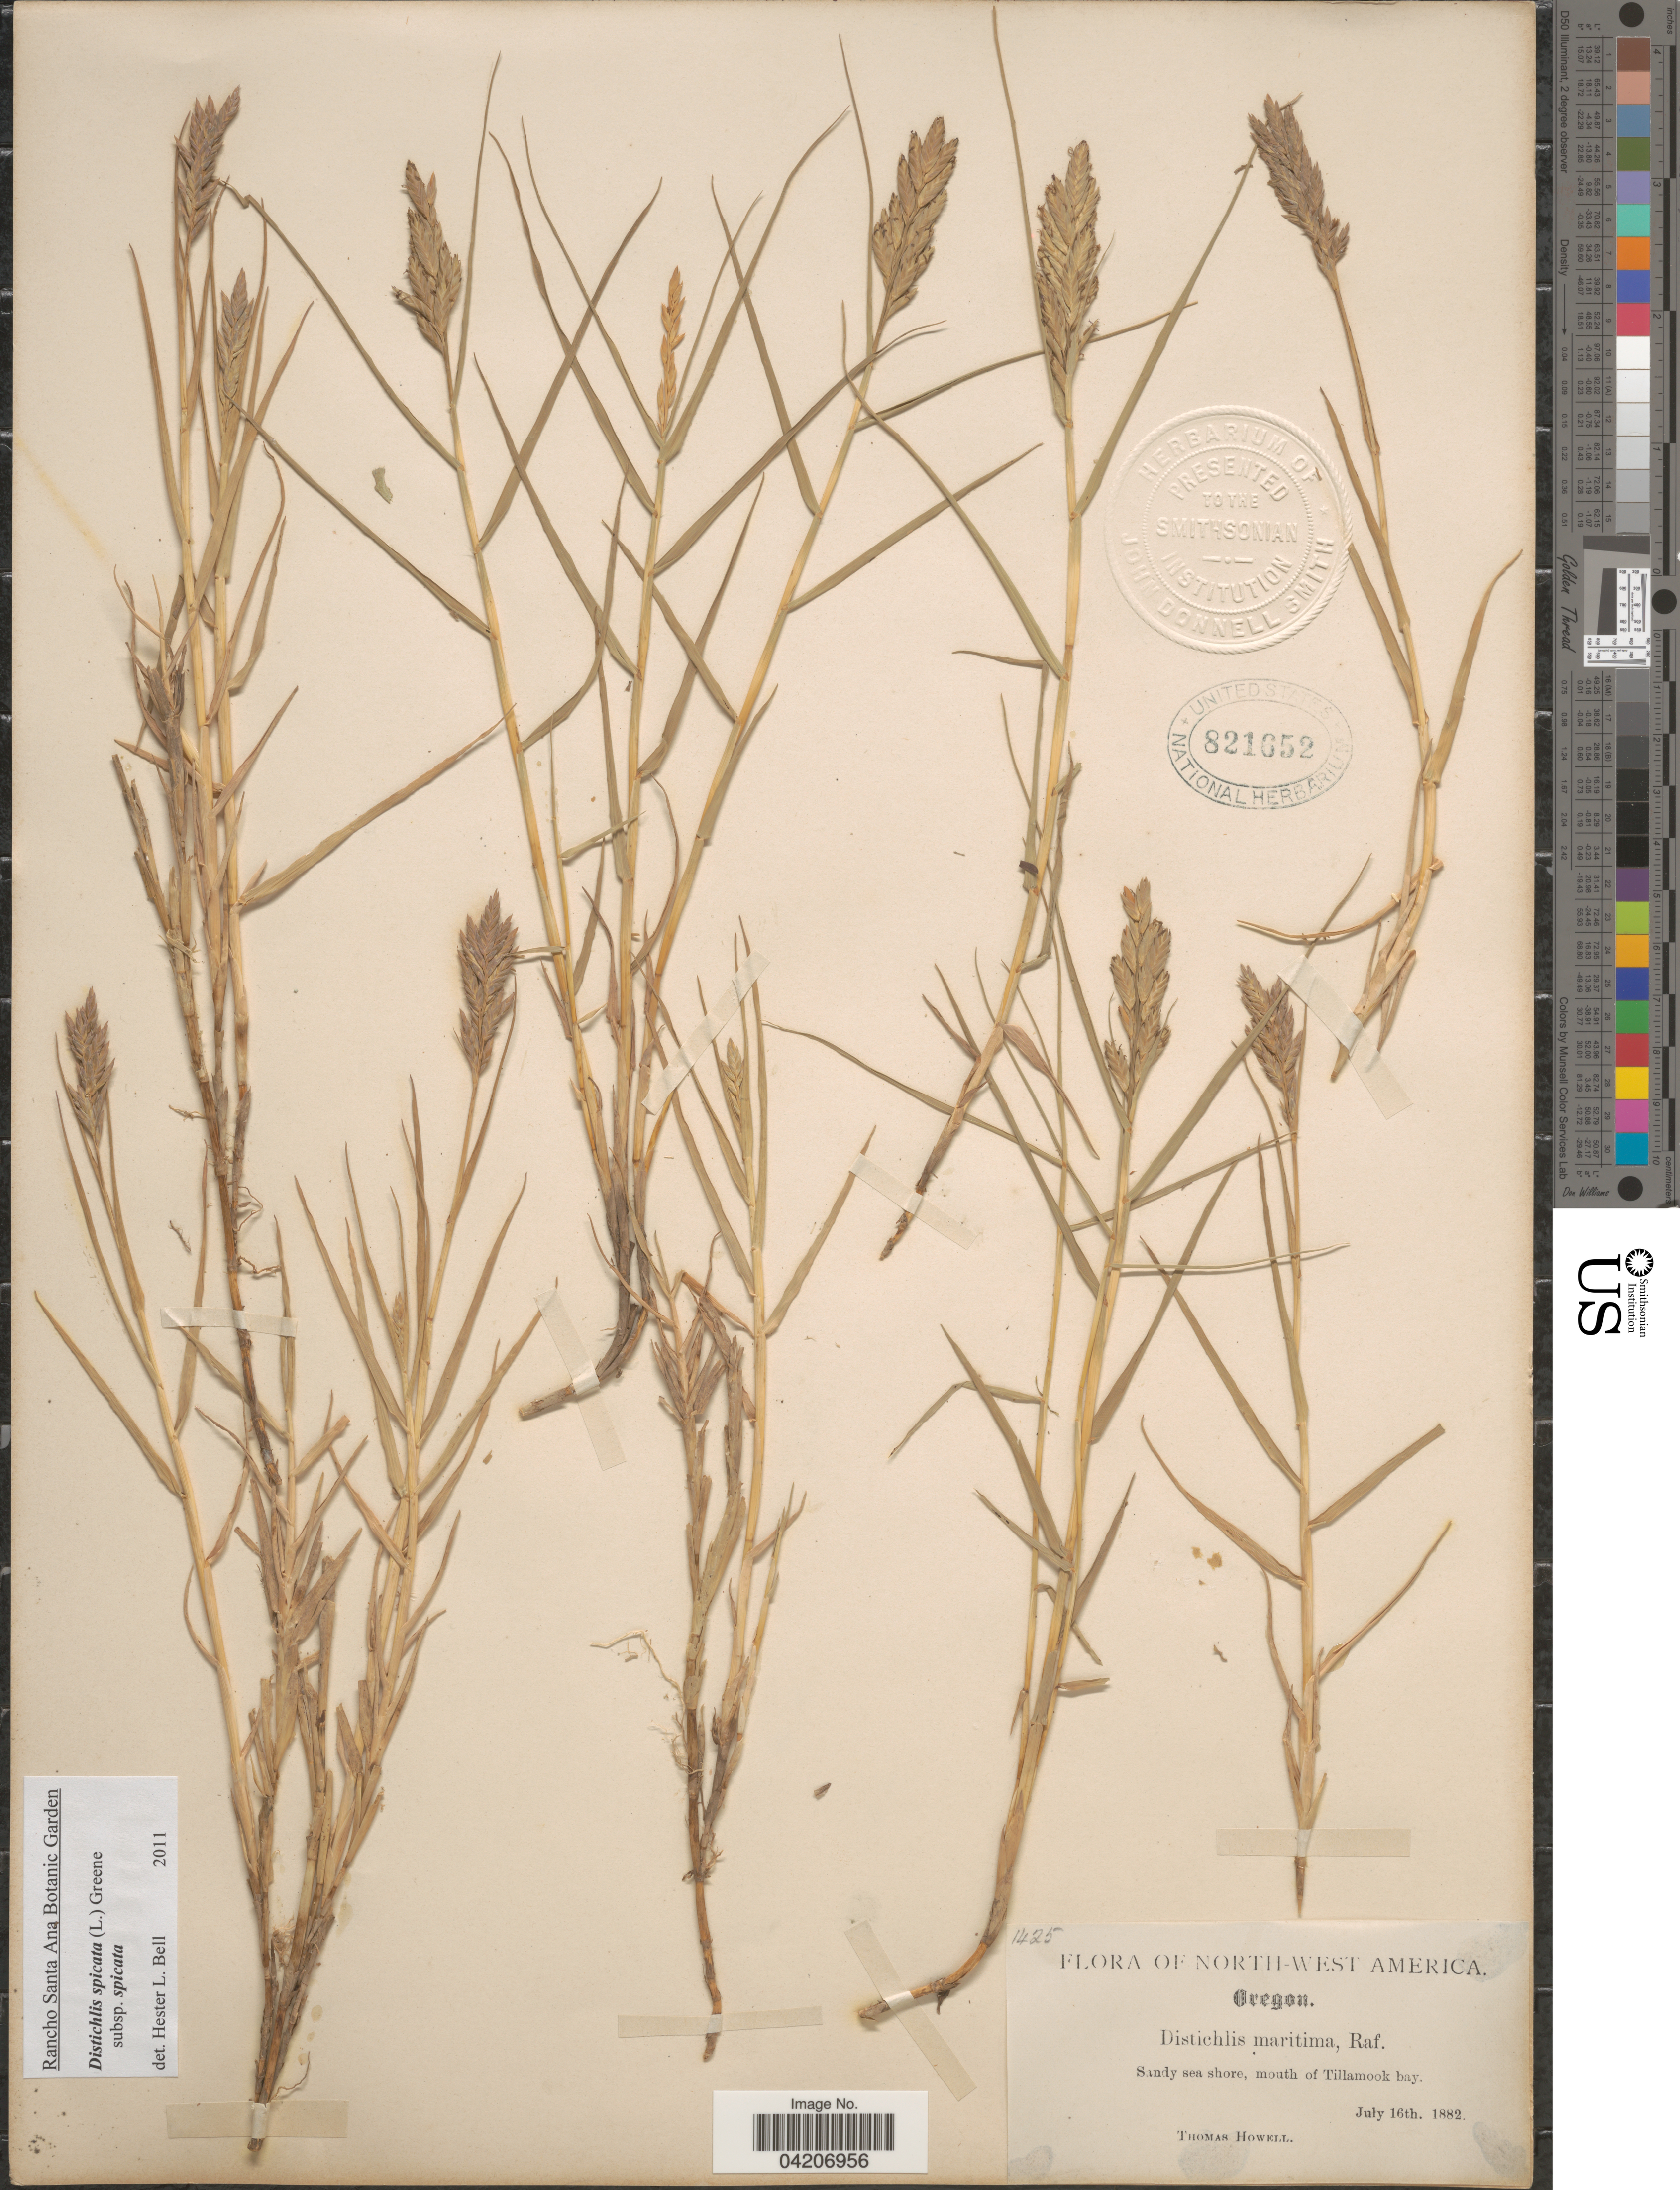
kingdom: Plantae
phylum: Tracheophyta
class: Liliopsida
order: Poales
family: Poaceae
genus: Distichlis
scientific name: Distichlis spicata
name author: (L.) Greene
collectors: T. Howell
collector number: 1425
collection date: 1882-07-16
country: United States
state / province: Oregon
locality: Sandy sea shore, mouth of Tillamook bay.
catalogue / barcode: US 821652